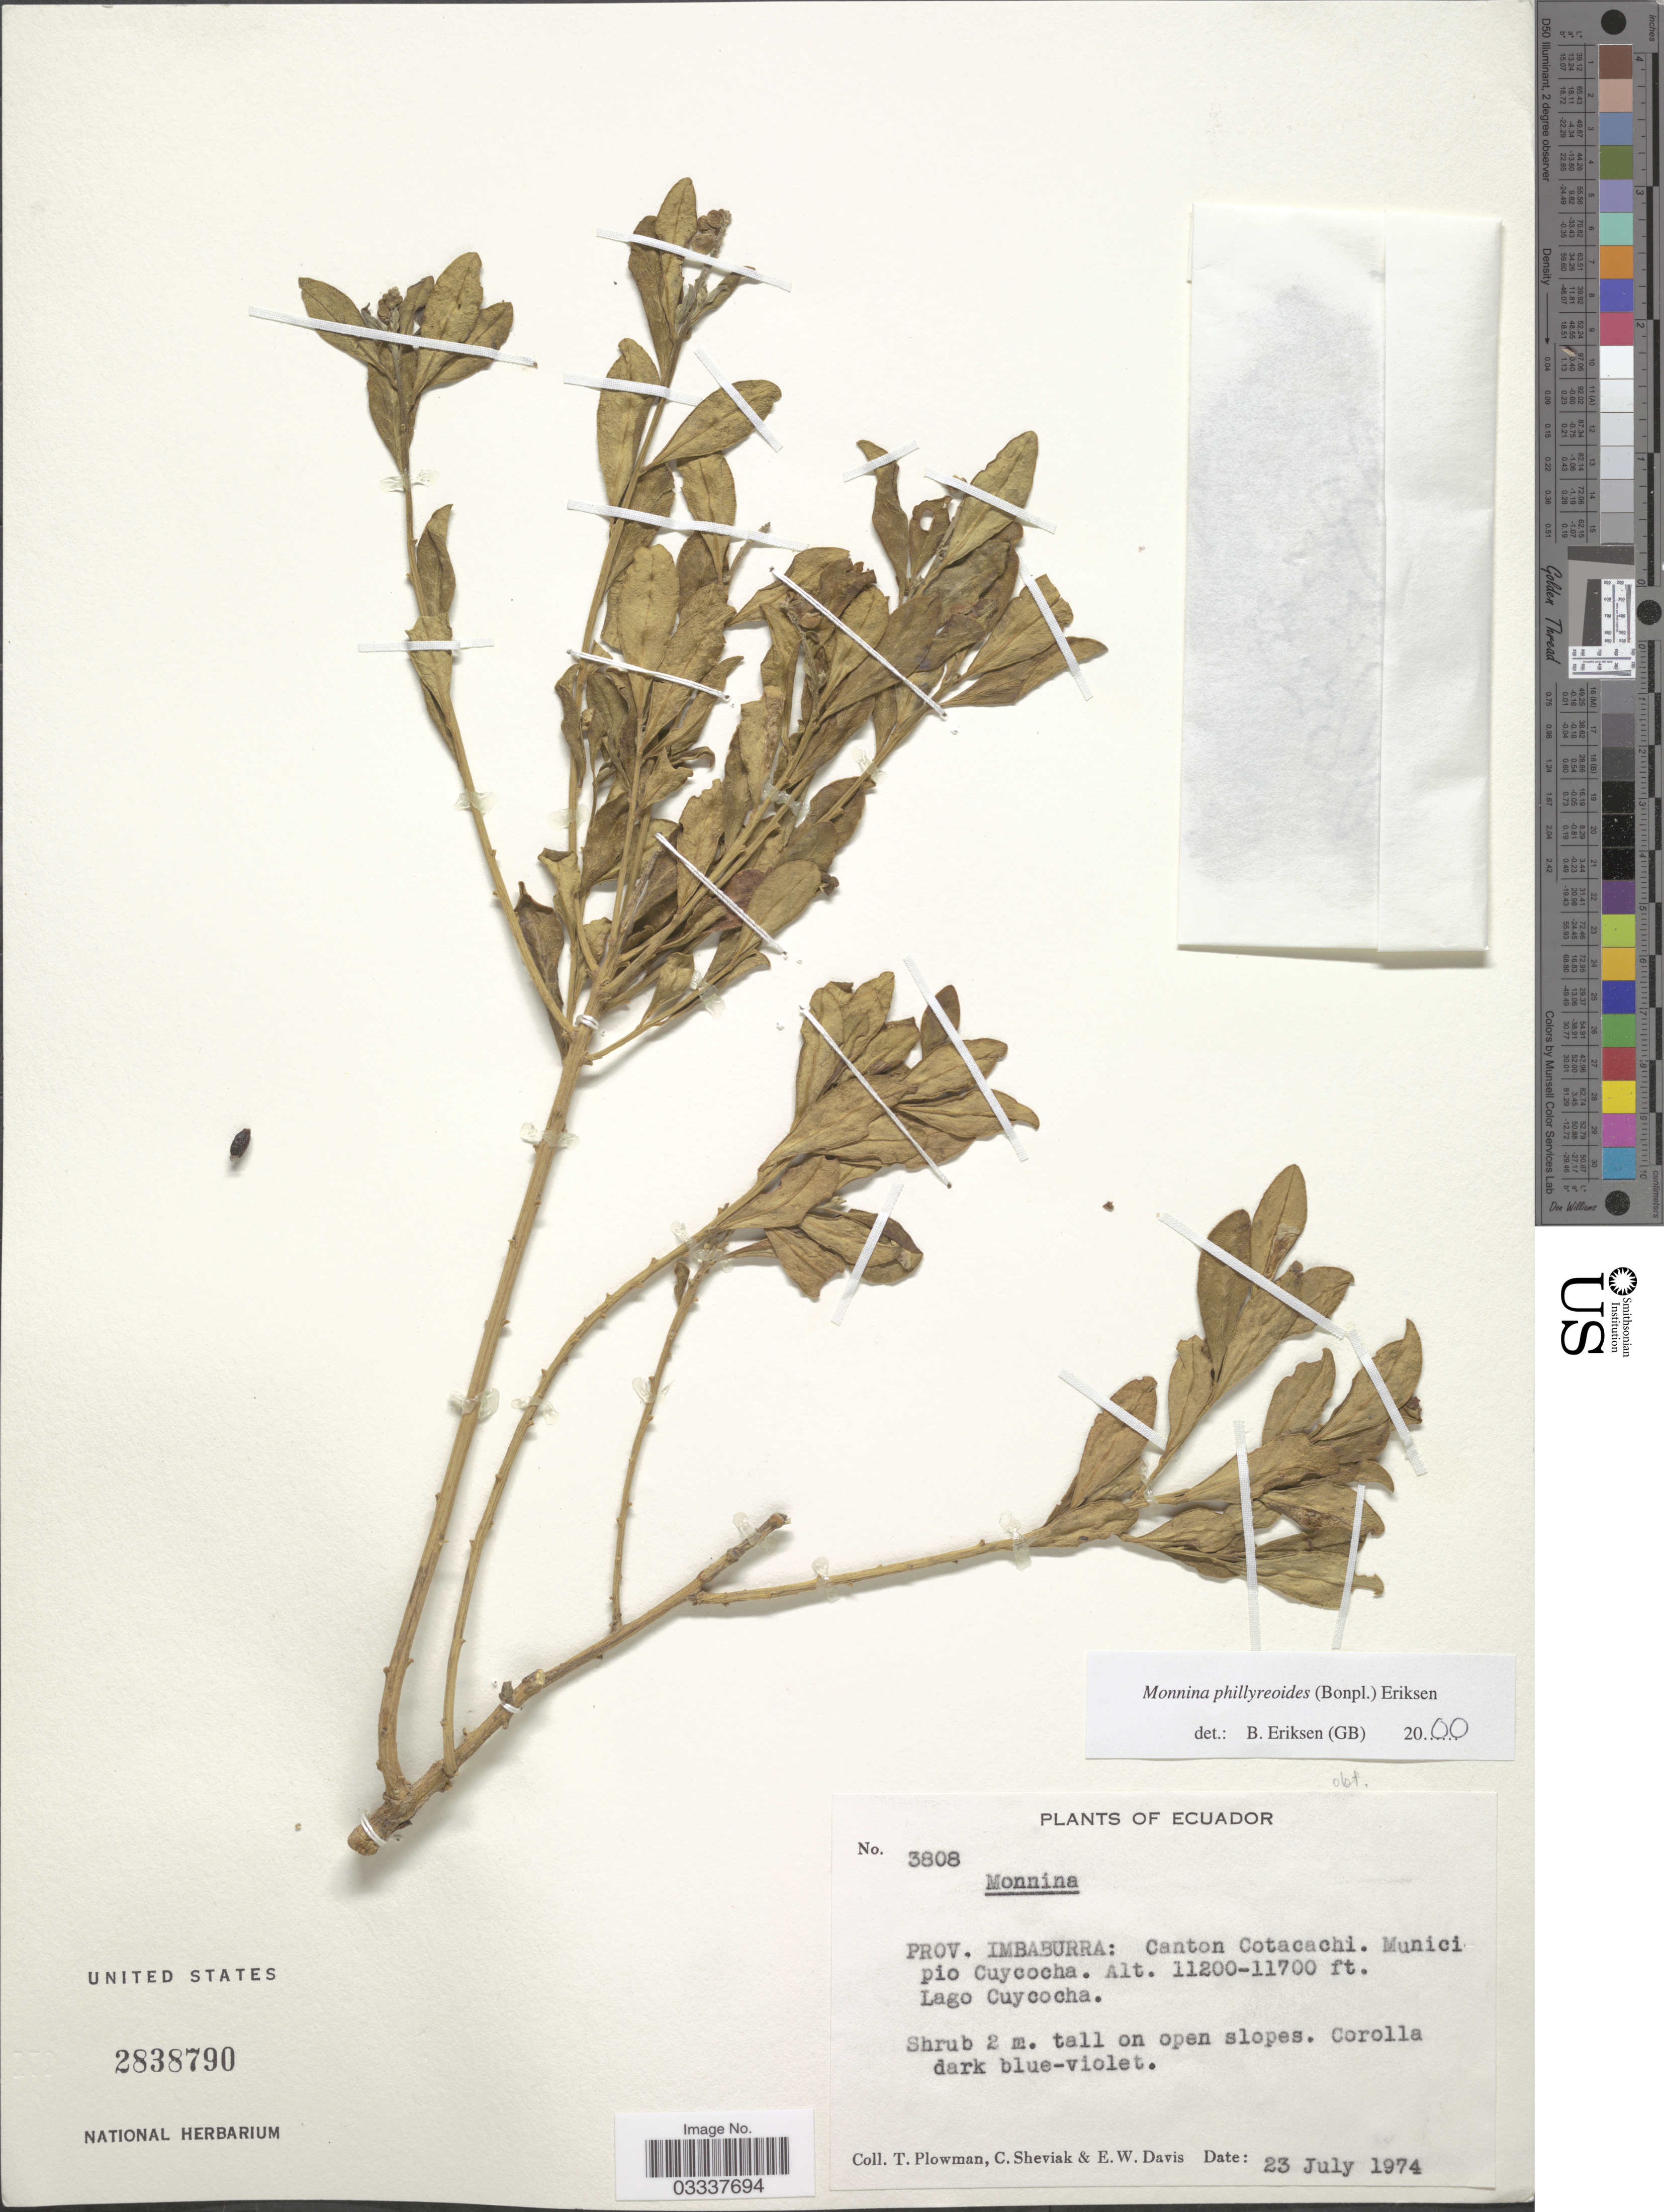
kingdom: Plantae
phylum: Tracheophyta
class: Magnoliopsida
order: Fabales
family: Polygalaceae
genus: Monnina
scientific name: Monnina phillyreoides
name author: (Bonpl.) B. Eriksen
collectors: T. Plowman, C. J. Sheviak & E. W. Davis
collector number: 3808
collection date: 1974-07-23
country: Ecuador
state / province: Imbabura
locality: Canton Cotacachi. Municipio Cuycocha, Lago Cuycocha.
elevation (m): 3414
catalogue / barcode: US 2838790